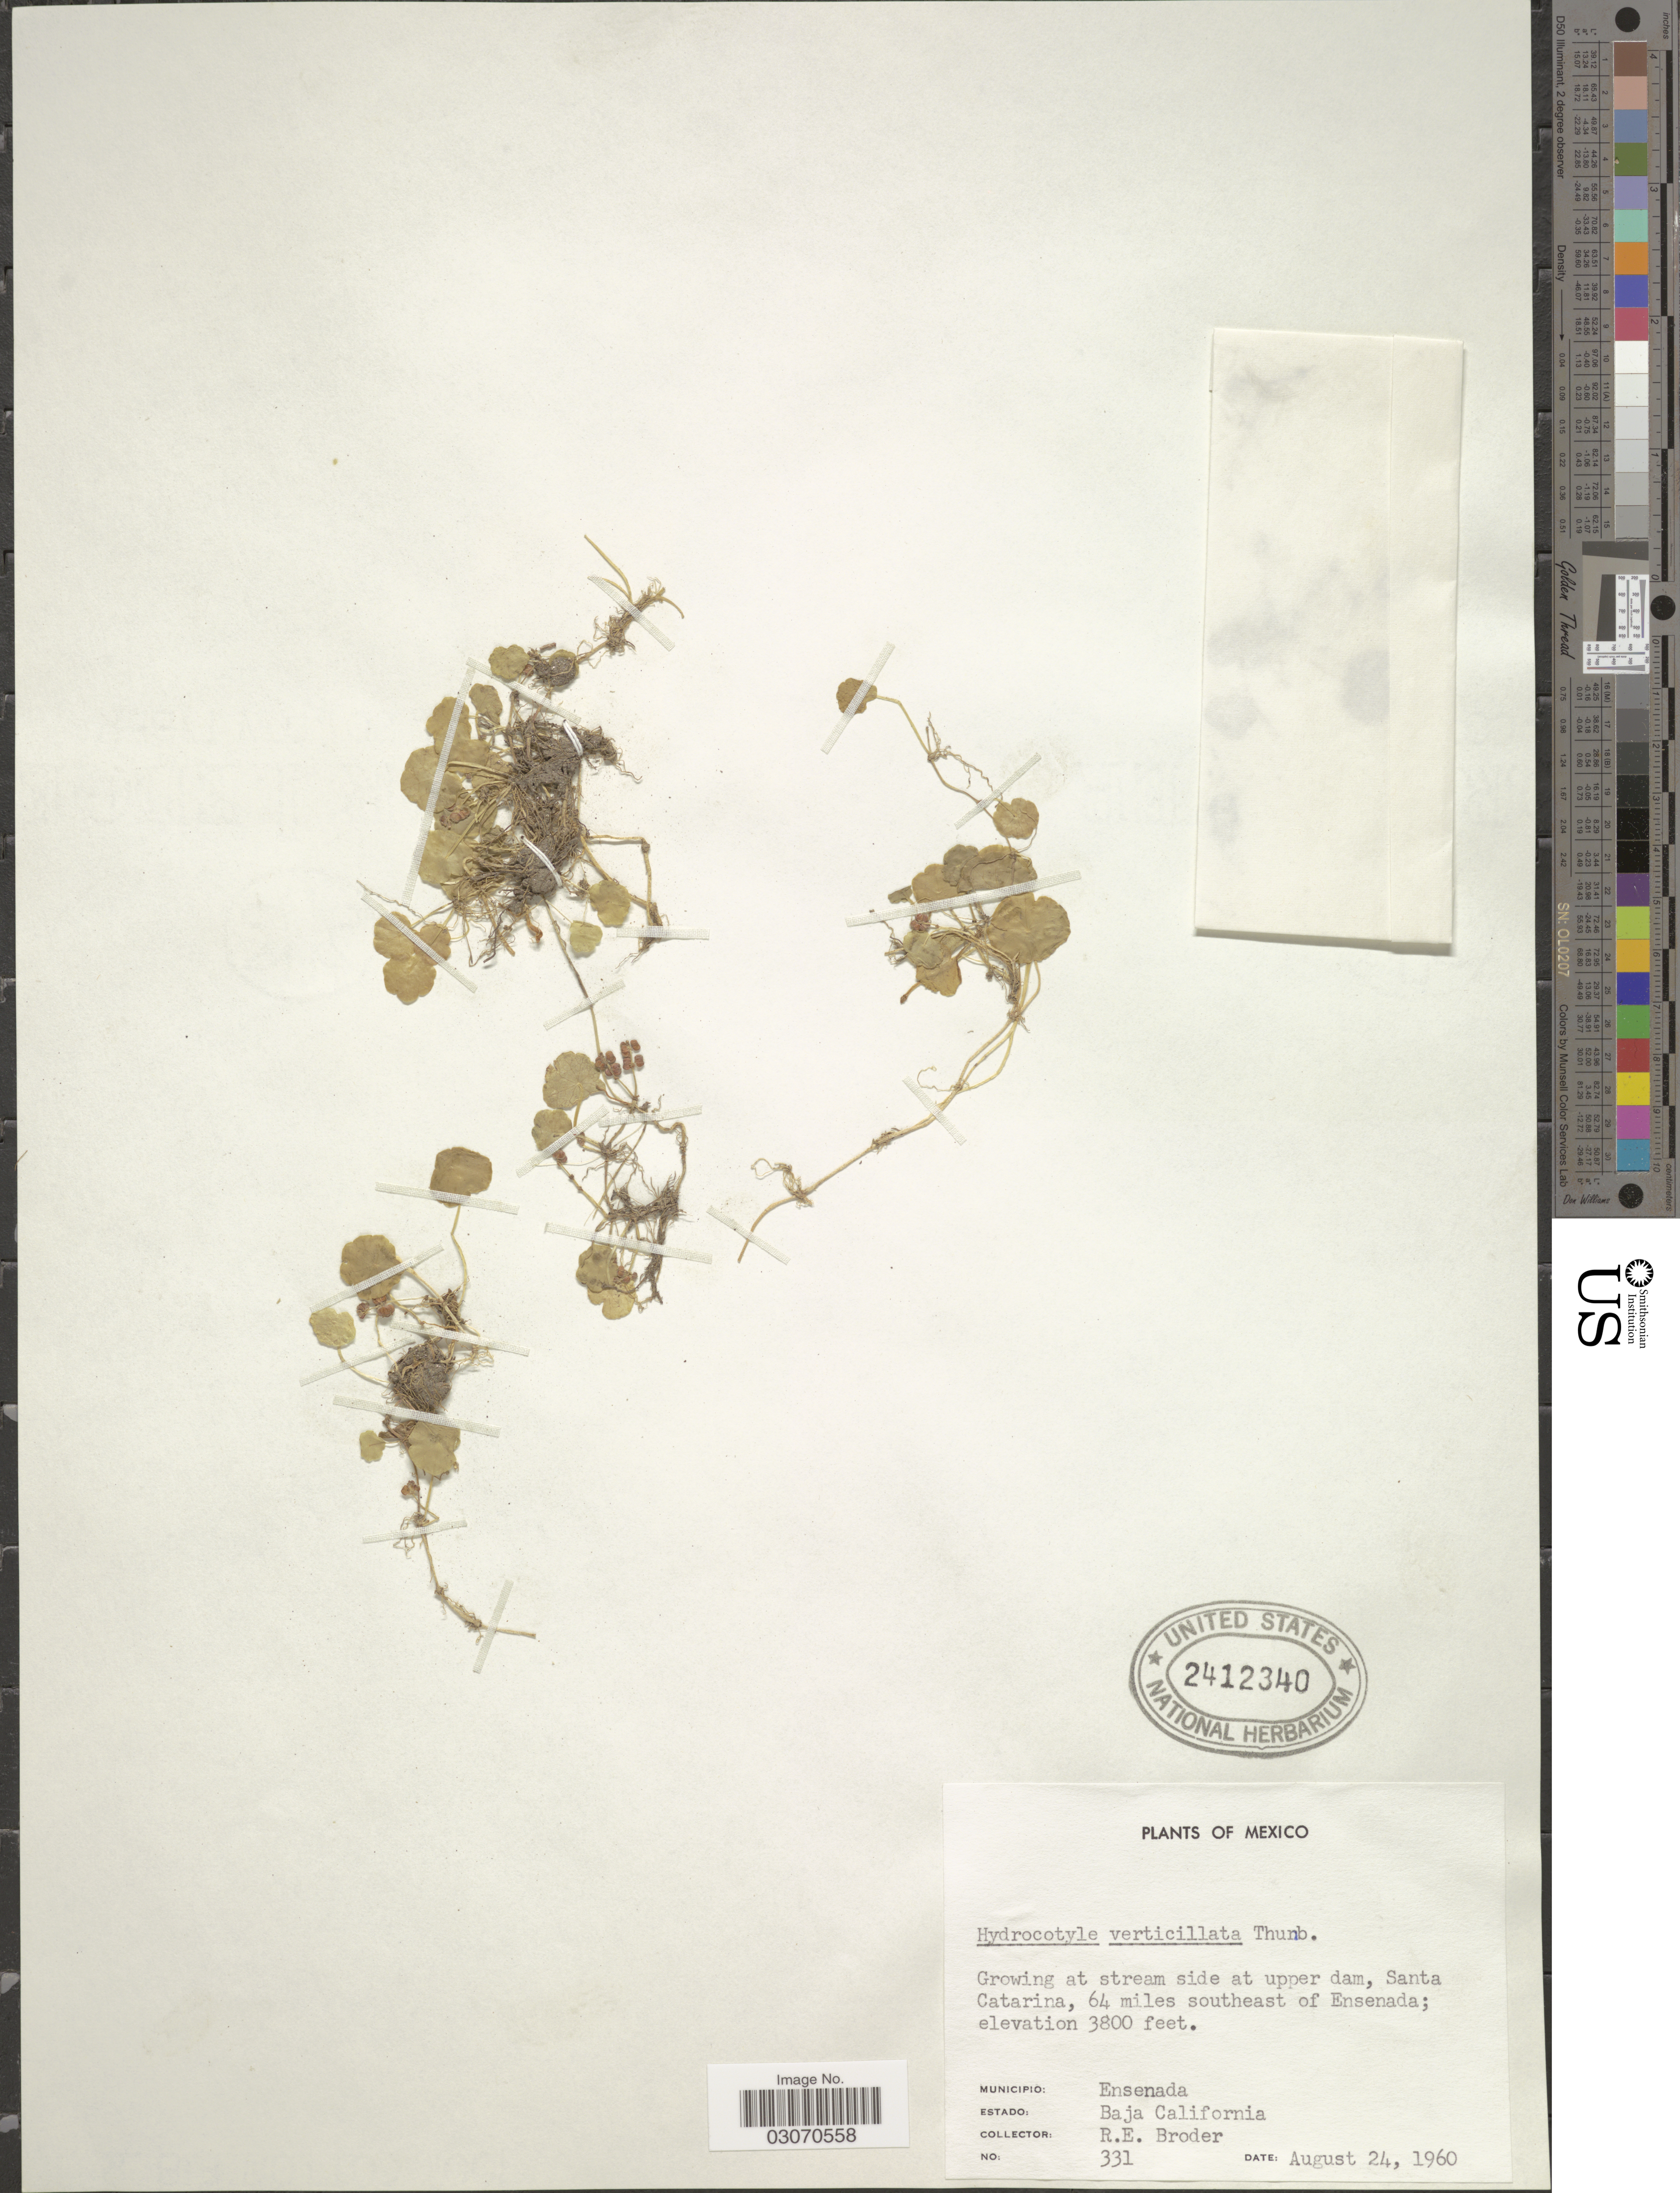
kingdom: Plantae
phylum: Tracheophyta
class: Magnoliopsida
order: Apiales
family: Araliaceae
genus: Hydrocotyle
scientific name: Hydrocotyle verticillata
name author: Thunb.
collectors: R. Border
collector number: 331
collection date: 1960-08-24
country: Mexico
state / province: Baja California Norte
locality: Growing at stream side at upper dam, Santa Catarina, 64 miles southeast of Ensenada, Municipio Ensenada.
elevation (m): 1158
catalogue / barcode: US 2412340